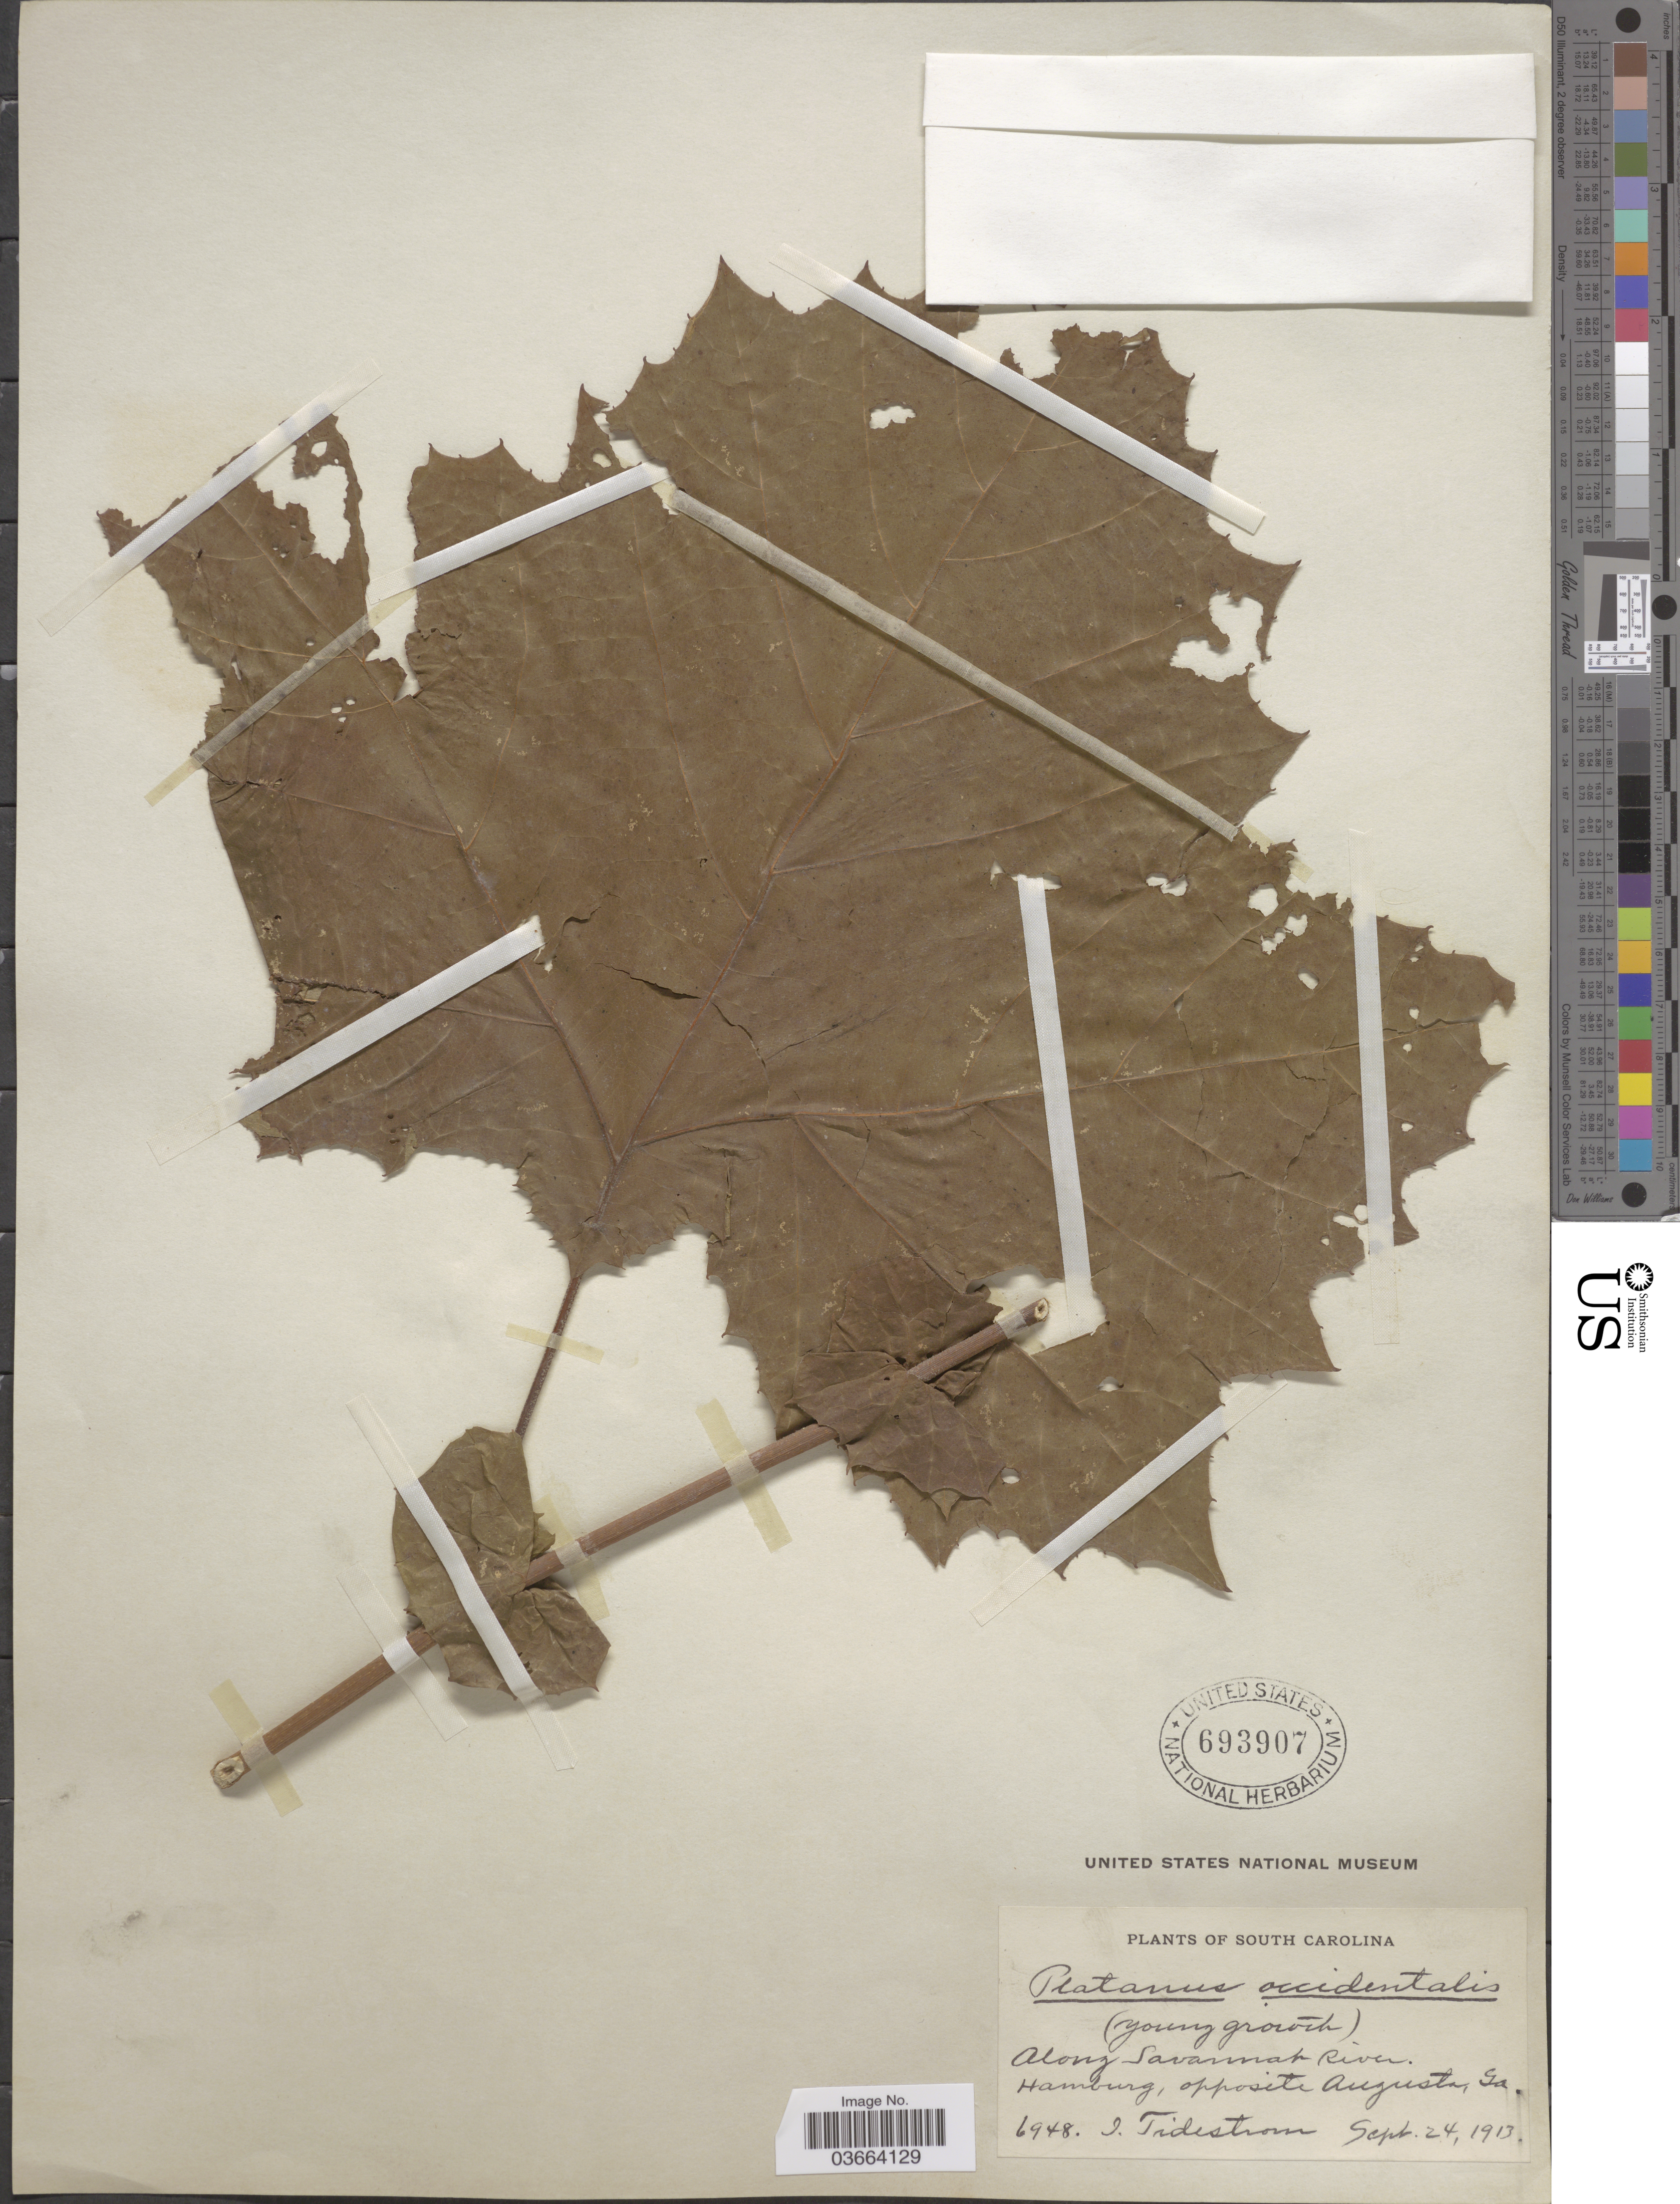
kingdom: Plantae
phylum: Tracheophyta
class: Magnoliopsida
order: Proteales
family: Platanaceae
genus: Platanus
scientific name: Platanus occidentalis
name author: L.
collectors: I. F. Tidestrom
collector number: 6948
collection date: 1913-09-24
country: United States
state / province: Georgia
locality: Along Savannah River. Hamburg, opposite Augusta.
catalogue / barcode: US 693907